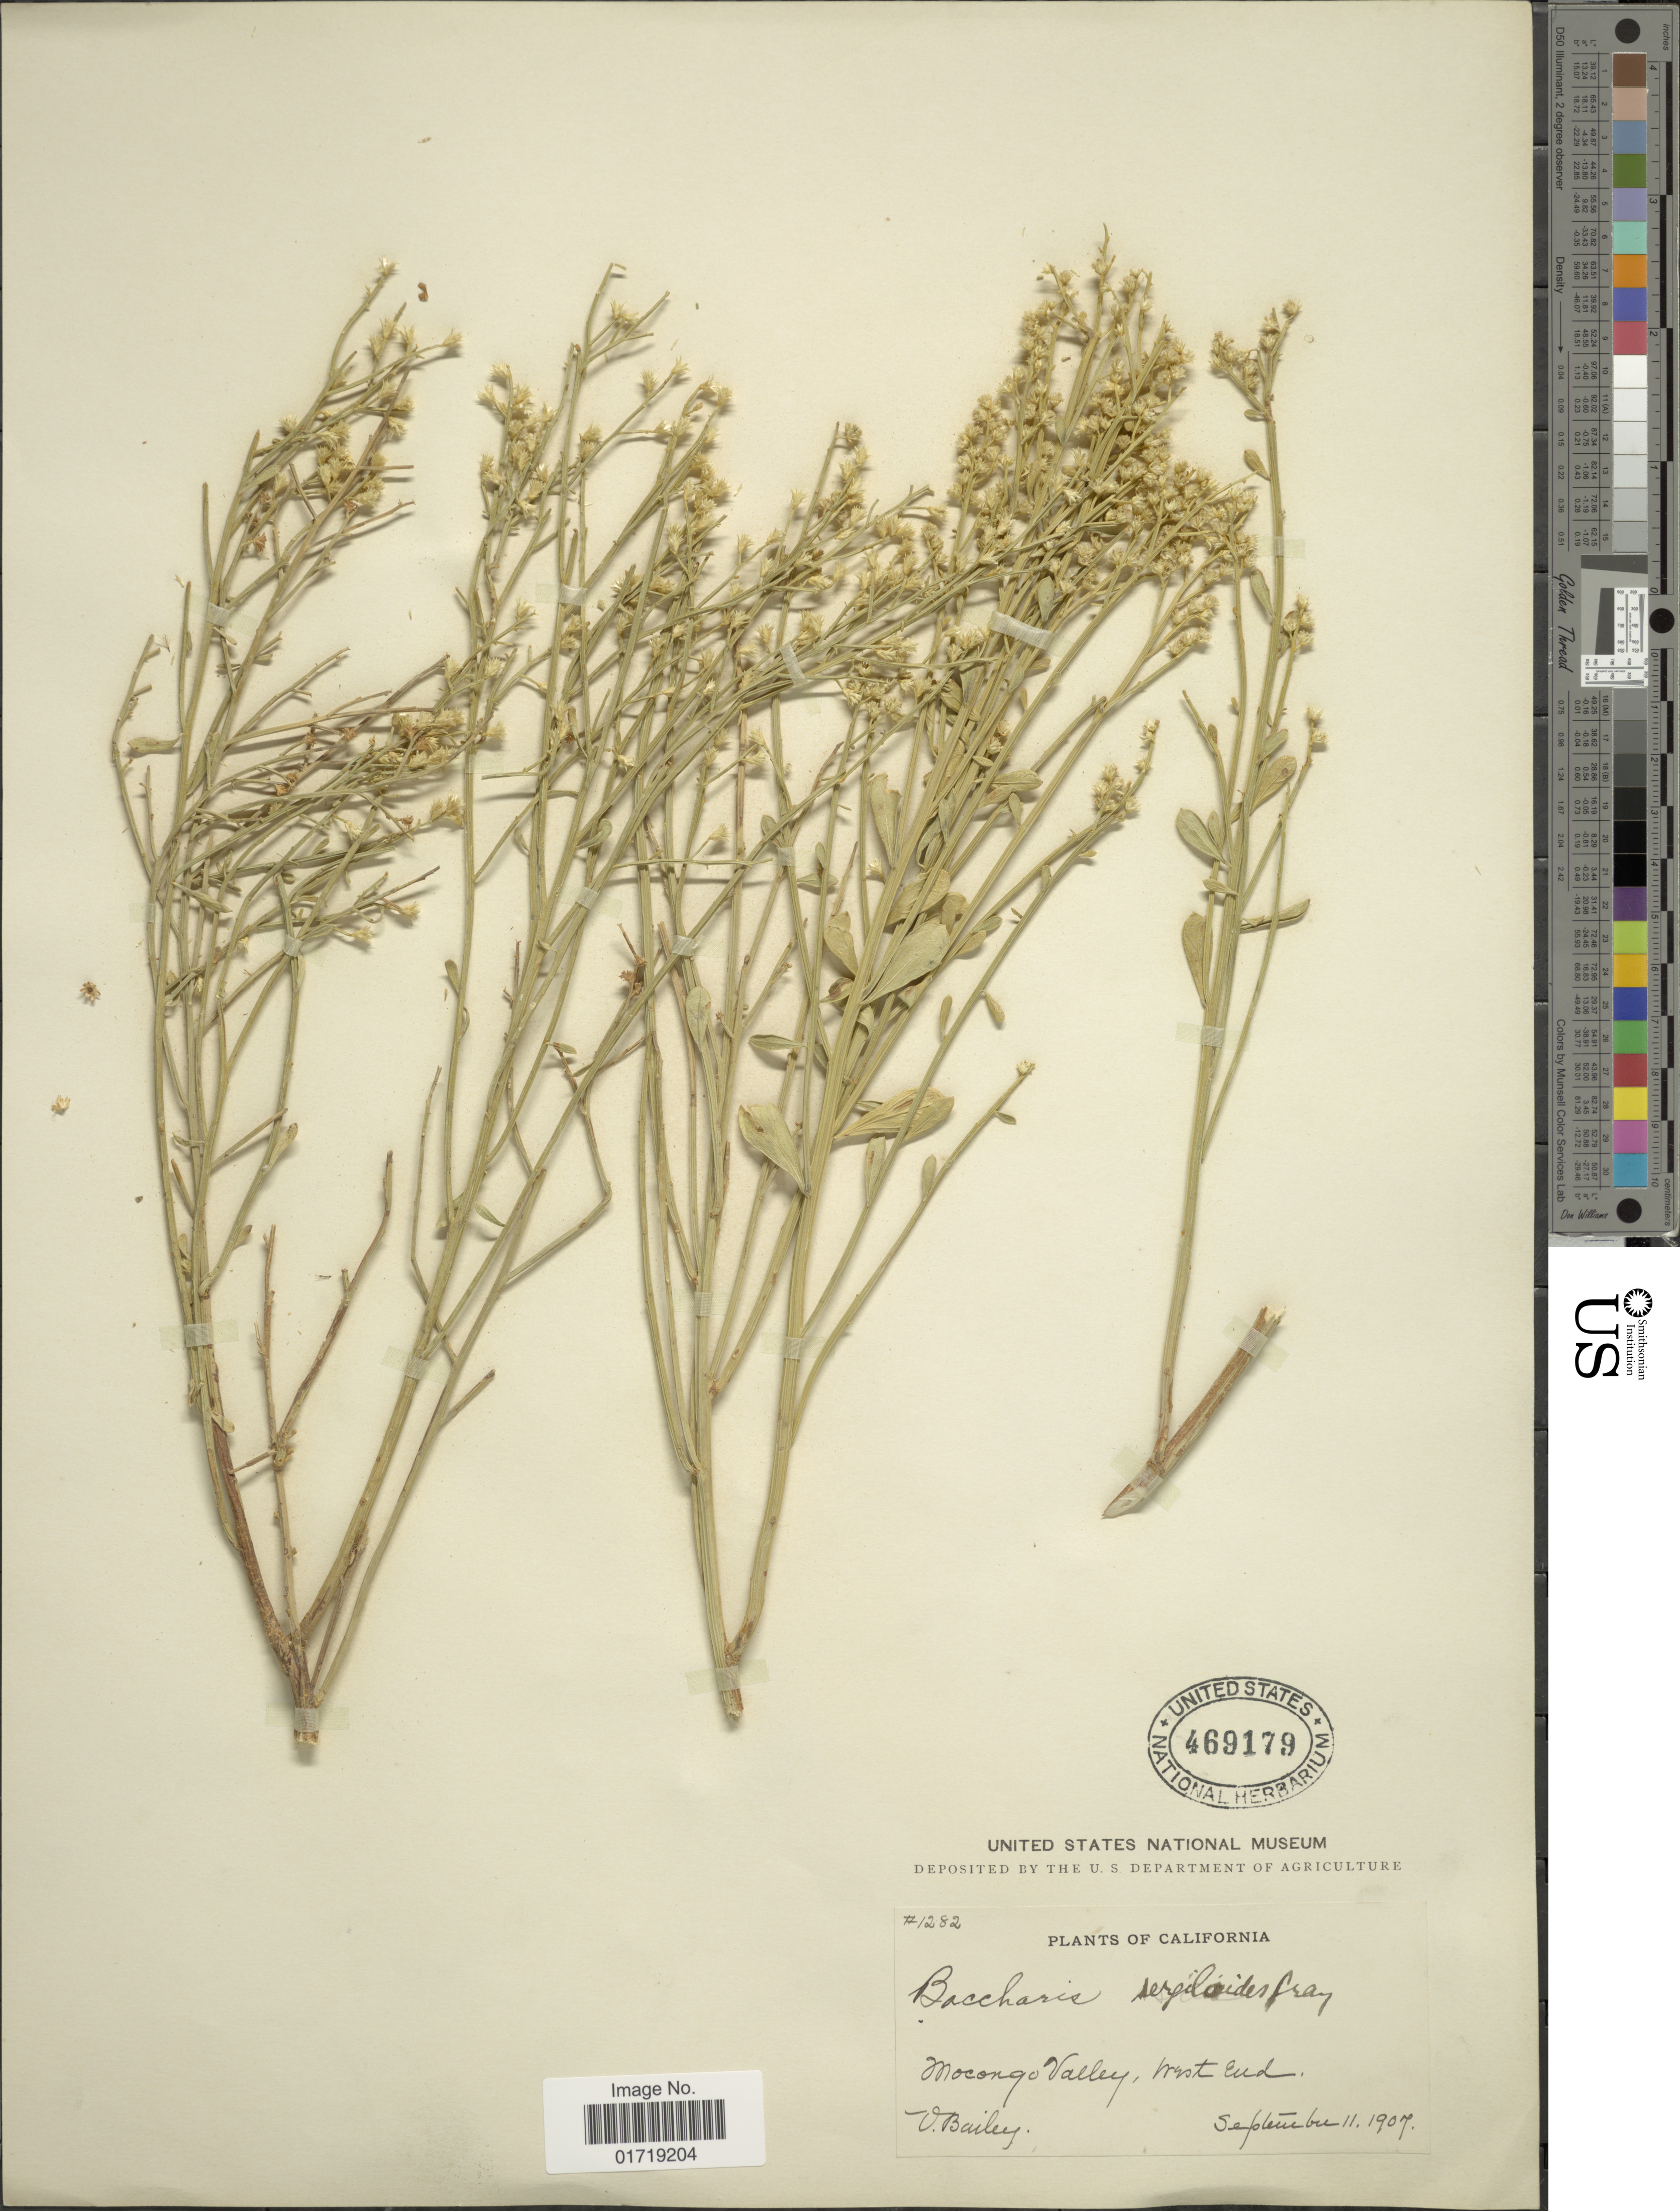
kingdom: Plantae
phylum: Tracheophyta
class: Magnoliopsida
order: Asterales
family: Asteraceae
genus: Baccharis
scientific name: Baccharis sergiloides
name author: A. Gray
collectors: V. O. Bailey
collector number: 1282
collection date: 1907-09-11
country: United States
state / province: California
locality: Mocongo Valley, West End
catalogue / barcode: US 469179